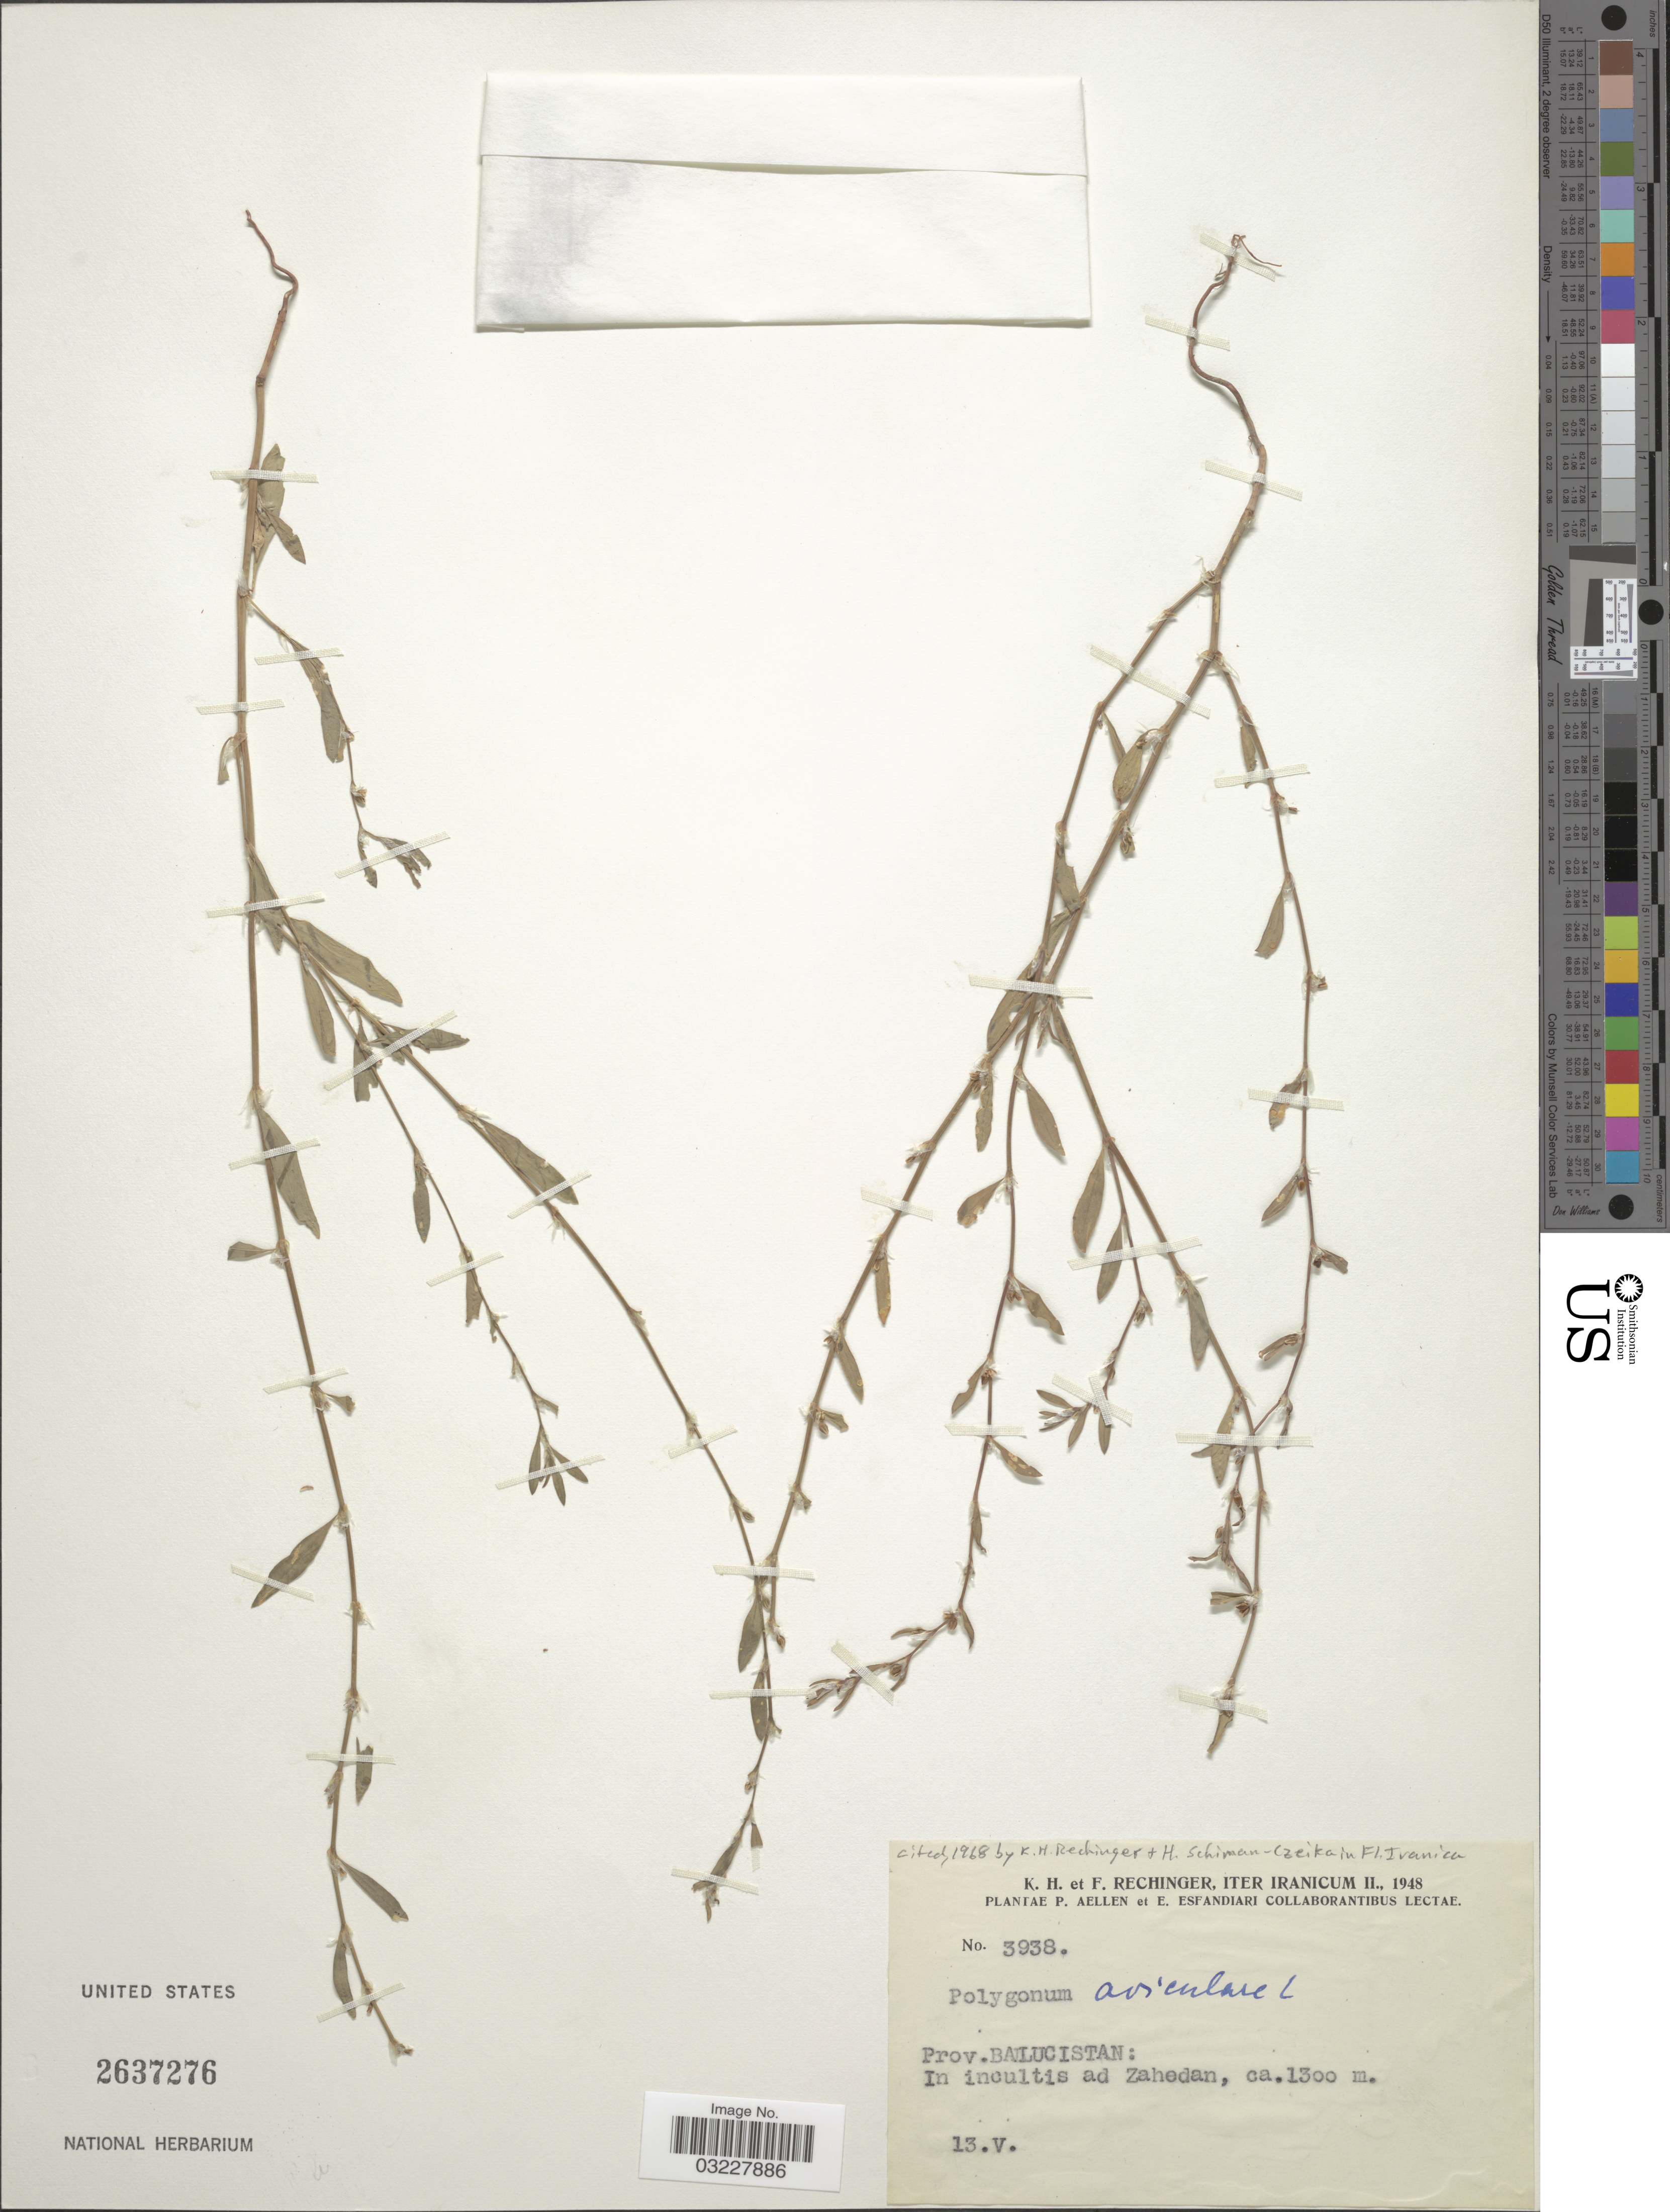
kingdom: Plantae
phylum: Tracheophyta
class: Magnoliopsida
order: Caryophyllales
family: Polygonaceae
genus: Polygonum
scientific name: Polygonum aviculare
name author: L.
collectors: K. H. Rechinger, F. Rechinger, P. Aellen & E. Esfandiari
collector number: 3938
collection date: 1948-05-13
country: Iran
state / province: Sistan and Baluchistan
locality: Prov. Balucistan: In incultis ad Zahedan.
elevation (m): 1300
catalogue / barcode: US 2637276